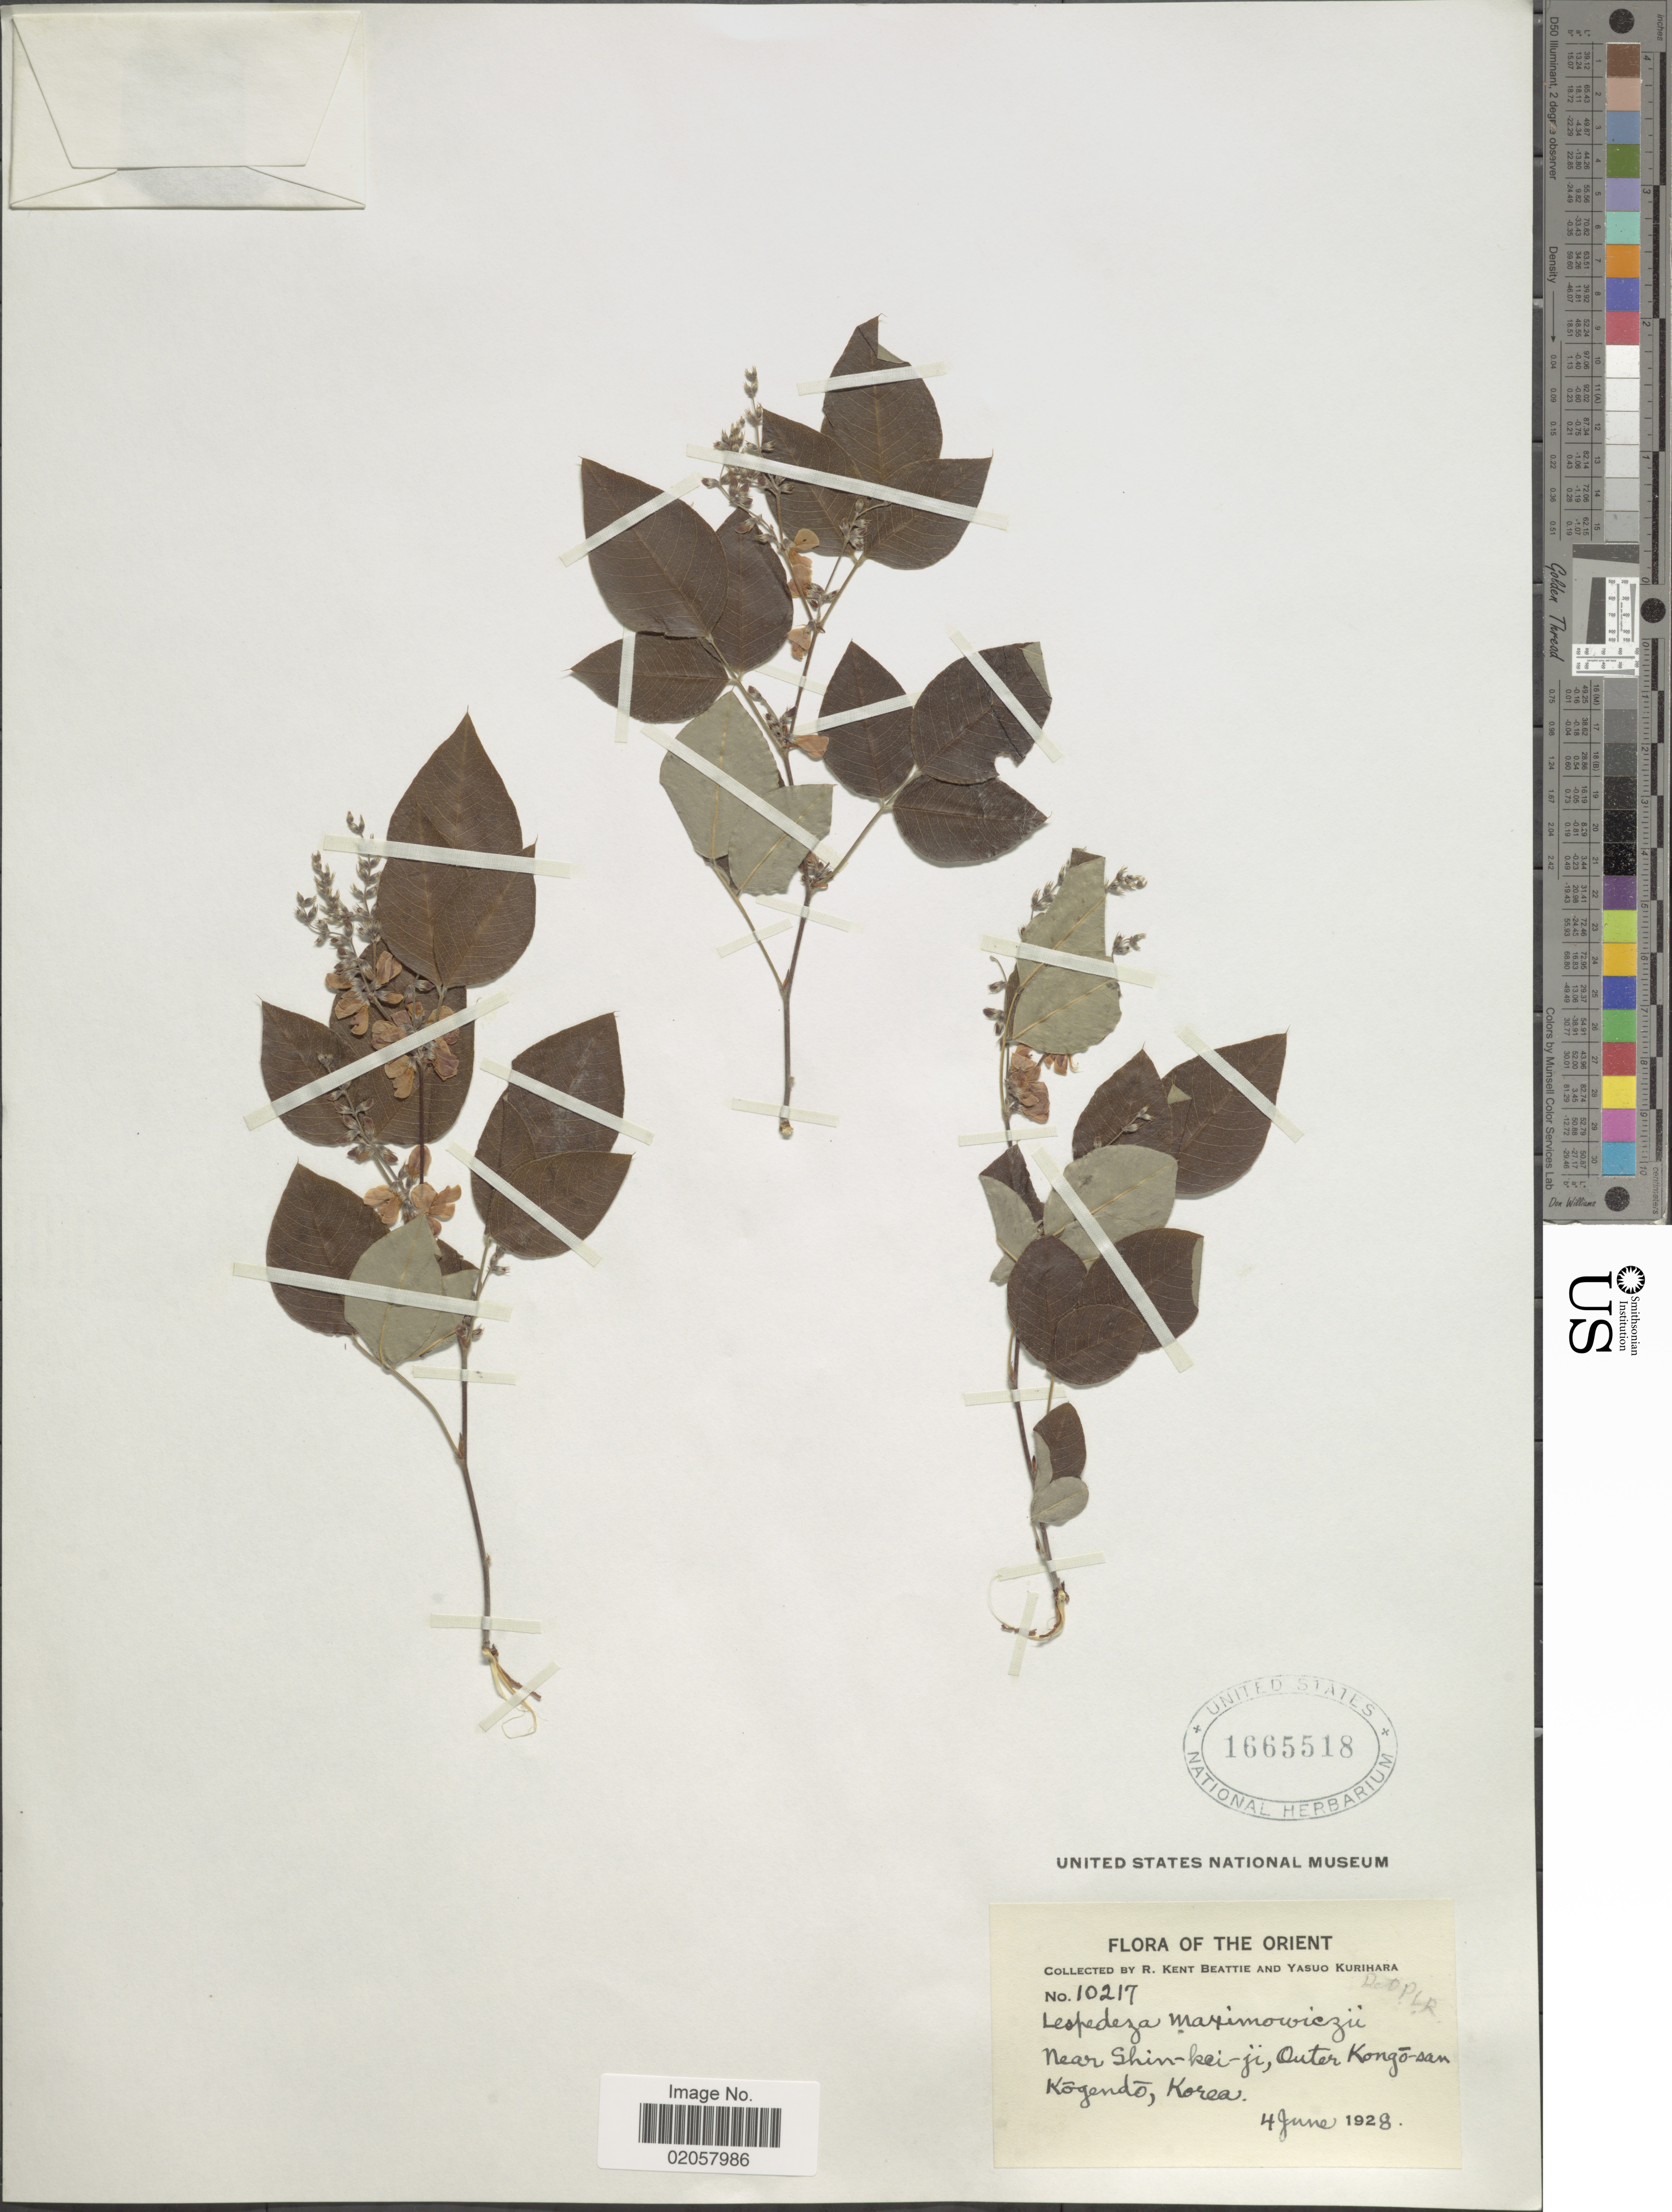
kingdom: Plantae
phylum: Tracheophyta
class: Magnoliopsida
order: Fabales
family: Fabaceae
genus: Lespedeza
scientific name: Lespedeza maximowiczi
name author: C.K. Schneid.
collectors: R. K. Beattie & Y. Kurihara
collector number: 10217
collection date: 1928-06-04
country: North Korea / South Korea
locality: Near Shin-kei-ji, outer Kongo-san Kogendo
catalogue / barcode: US 1665518